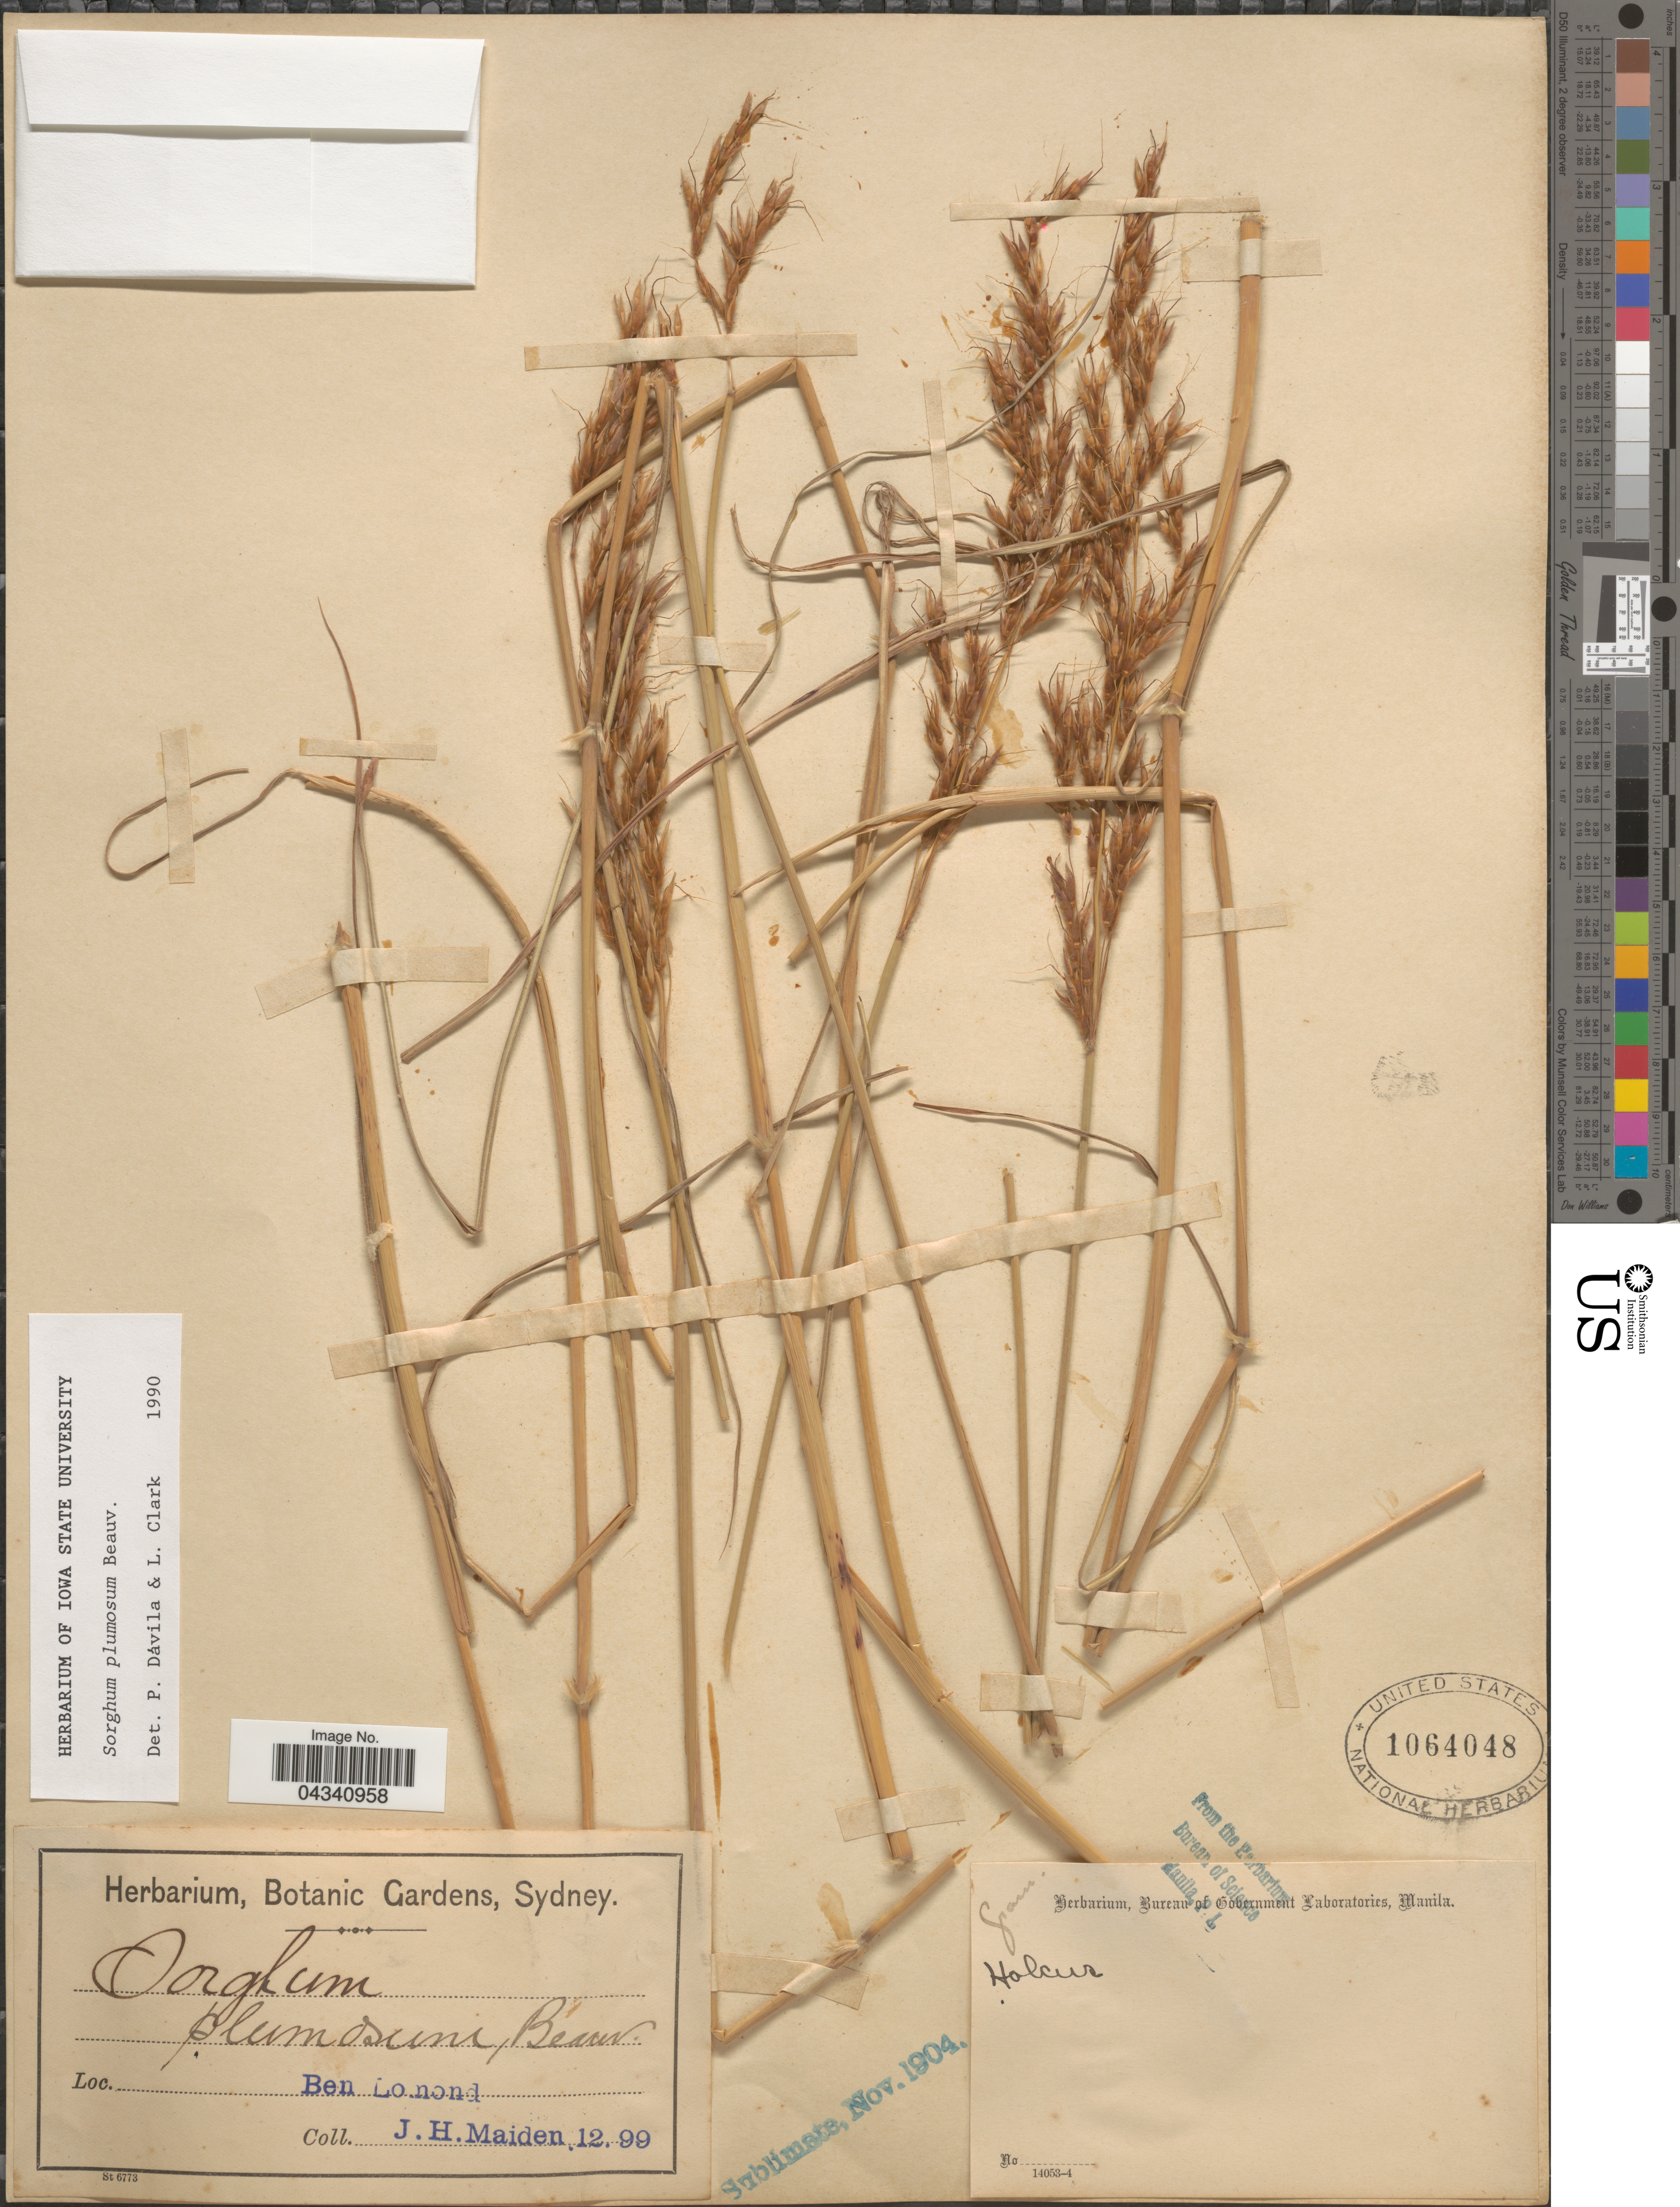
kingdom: Plantae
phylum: Tracheophyta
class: Liliopsida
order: Poales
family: Poaceae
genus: Sorghum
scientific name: Sorghum plumosum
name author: (R. Br.) P. Beauv.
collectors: J. Maiden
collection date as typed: Transcribed d/m/y: /12/99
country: United Kingdom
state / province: Scotland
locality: Ben Lomond.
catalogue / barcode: US 1064048